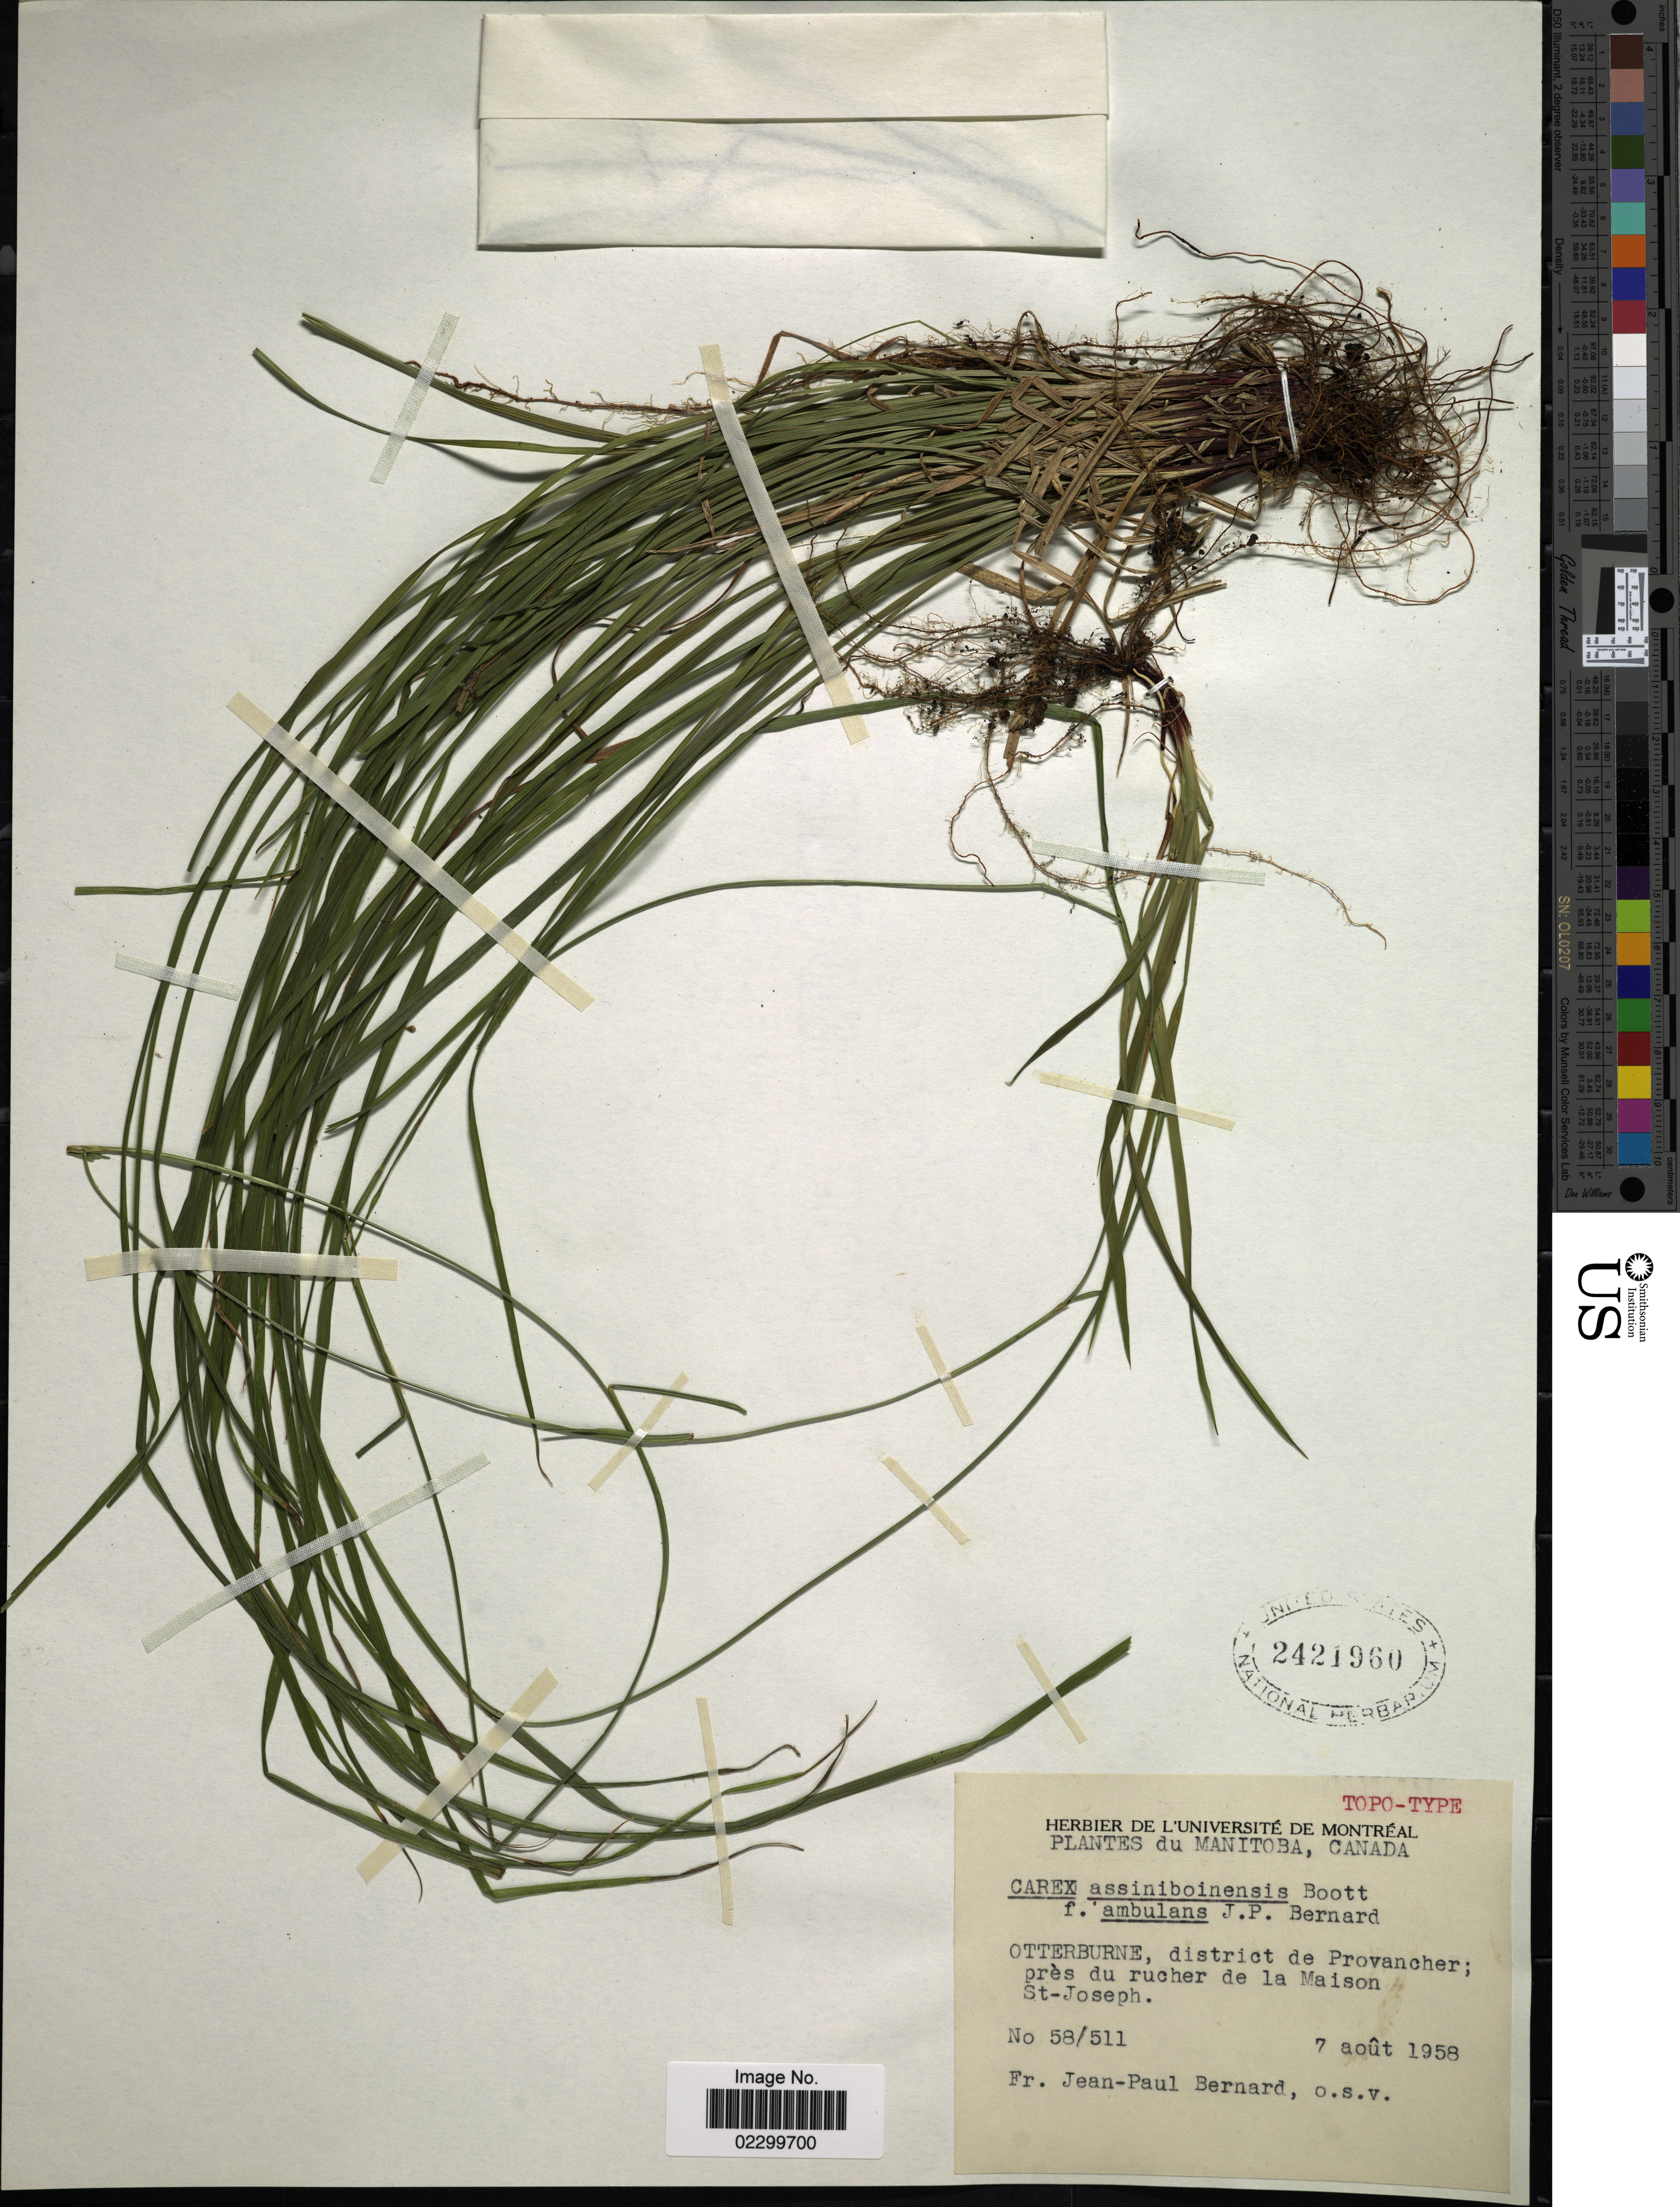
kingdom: Plantae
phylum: Tracheophyta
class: Liliopsida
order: Poales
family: Cyperaceae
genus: Carex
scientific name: Carex assiniboinensis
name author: W. Boott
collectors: J.-P. Bernard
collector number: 58/511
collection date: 1958-08-07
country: Canada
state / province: Manitoba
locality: Otterburne, district de Provancher; pres du rucher de la Maison, St-Joseph.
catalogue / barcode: US 2421960